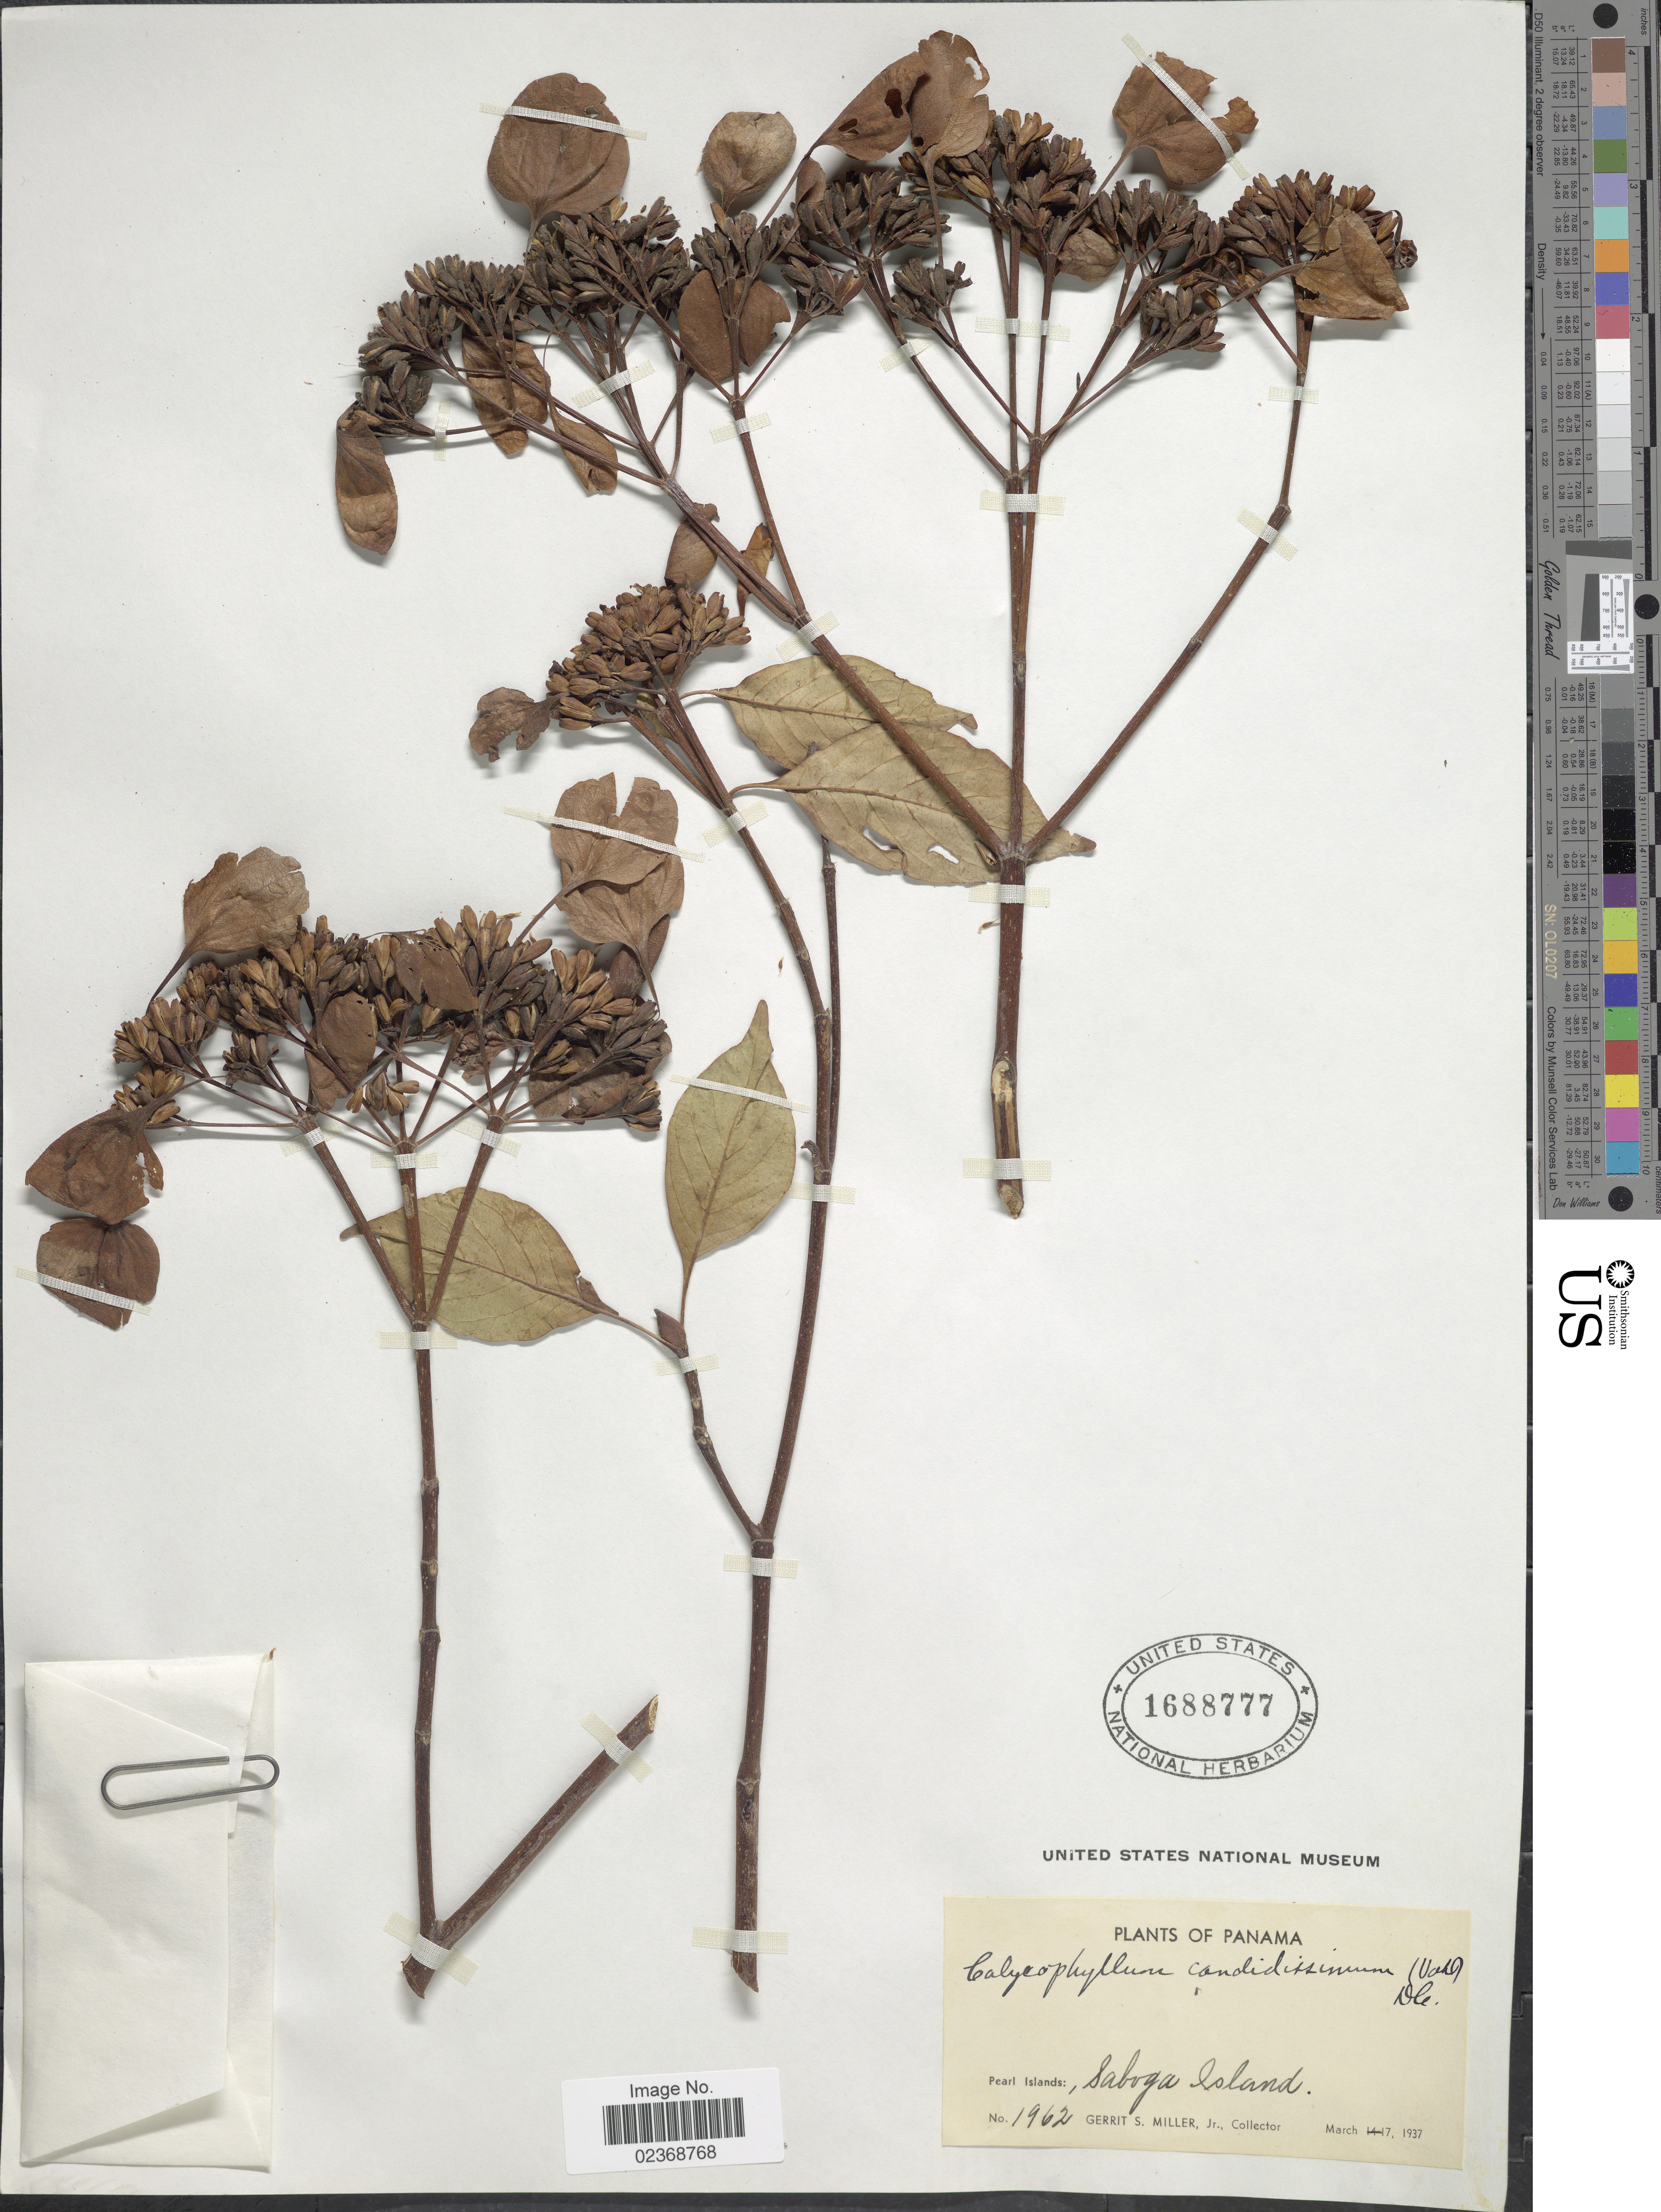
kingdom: Plantae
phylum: Tracheophyta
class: Magnoliopsida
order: Gentianales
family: Rubiaceae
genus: Calycophyllum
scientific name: Calycophyllum candidissimum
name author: (Vahl) DC.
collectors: G. S. Miller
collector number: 1962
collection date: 1937-03-17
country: Panama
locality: Pearl Islands:, Saboga Island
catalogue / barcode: US 1688777